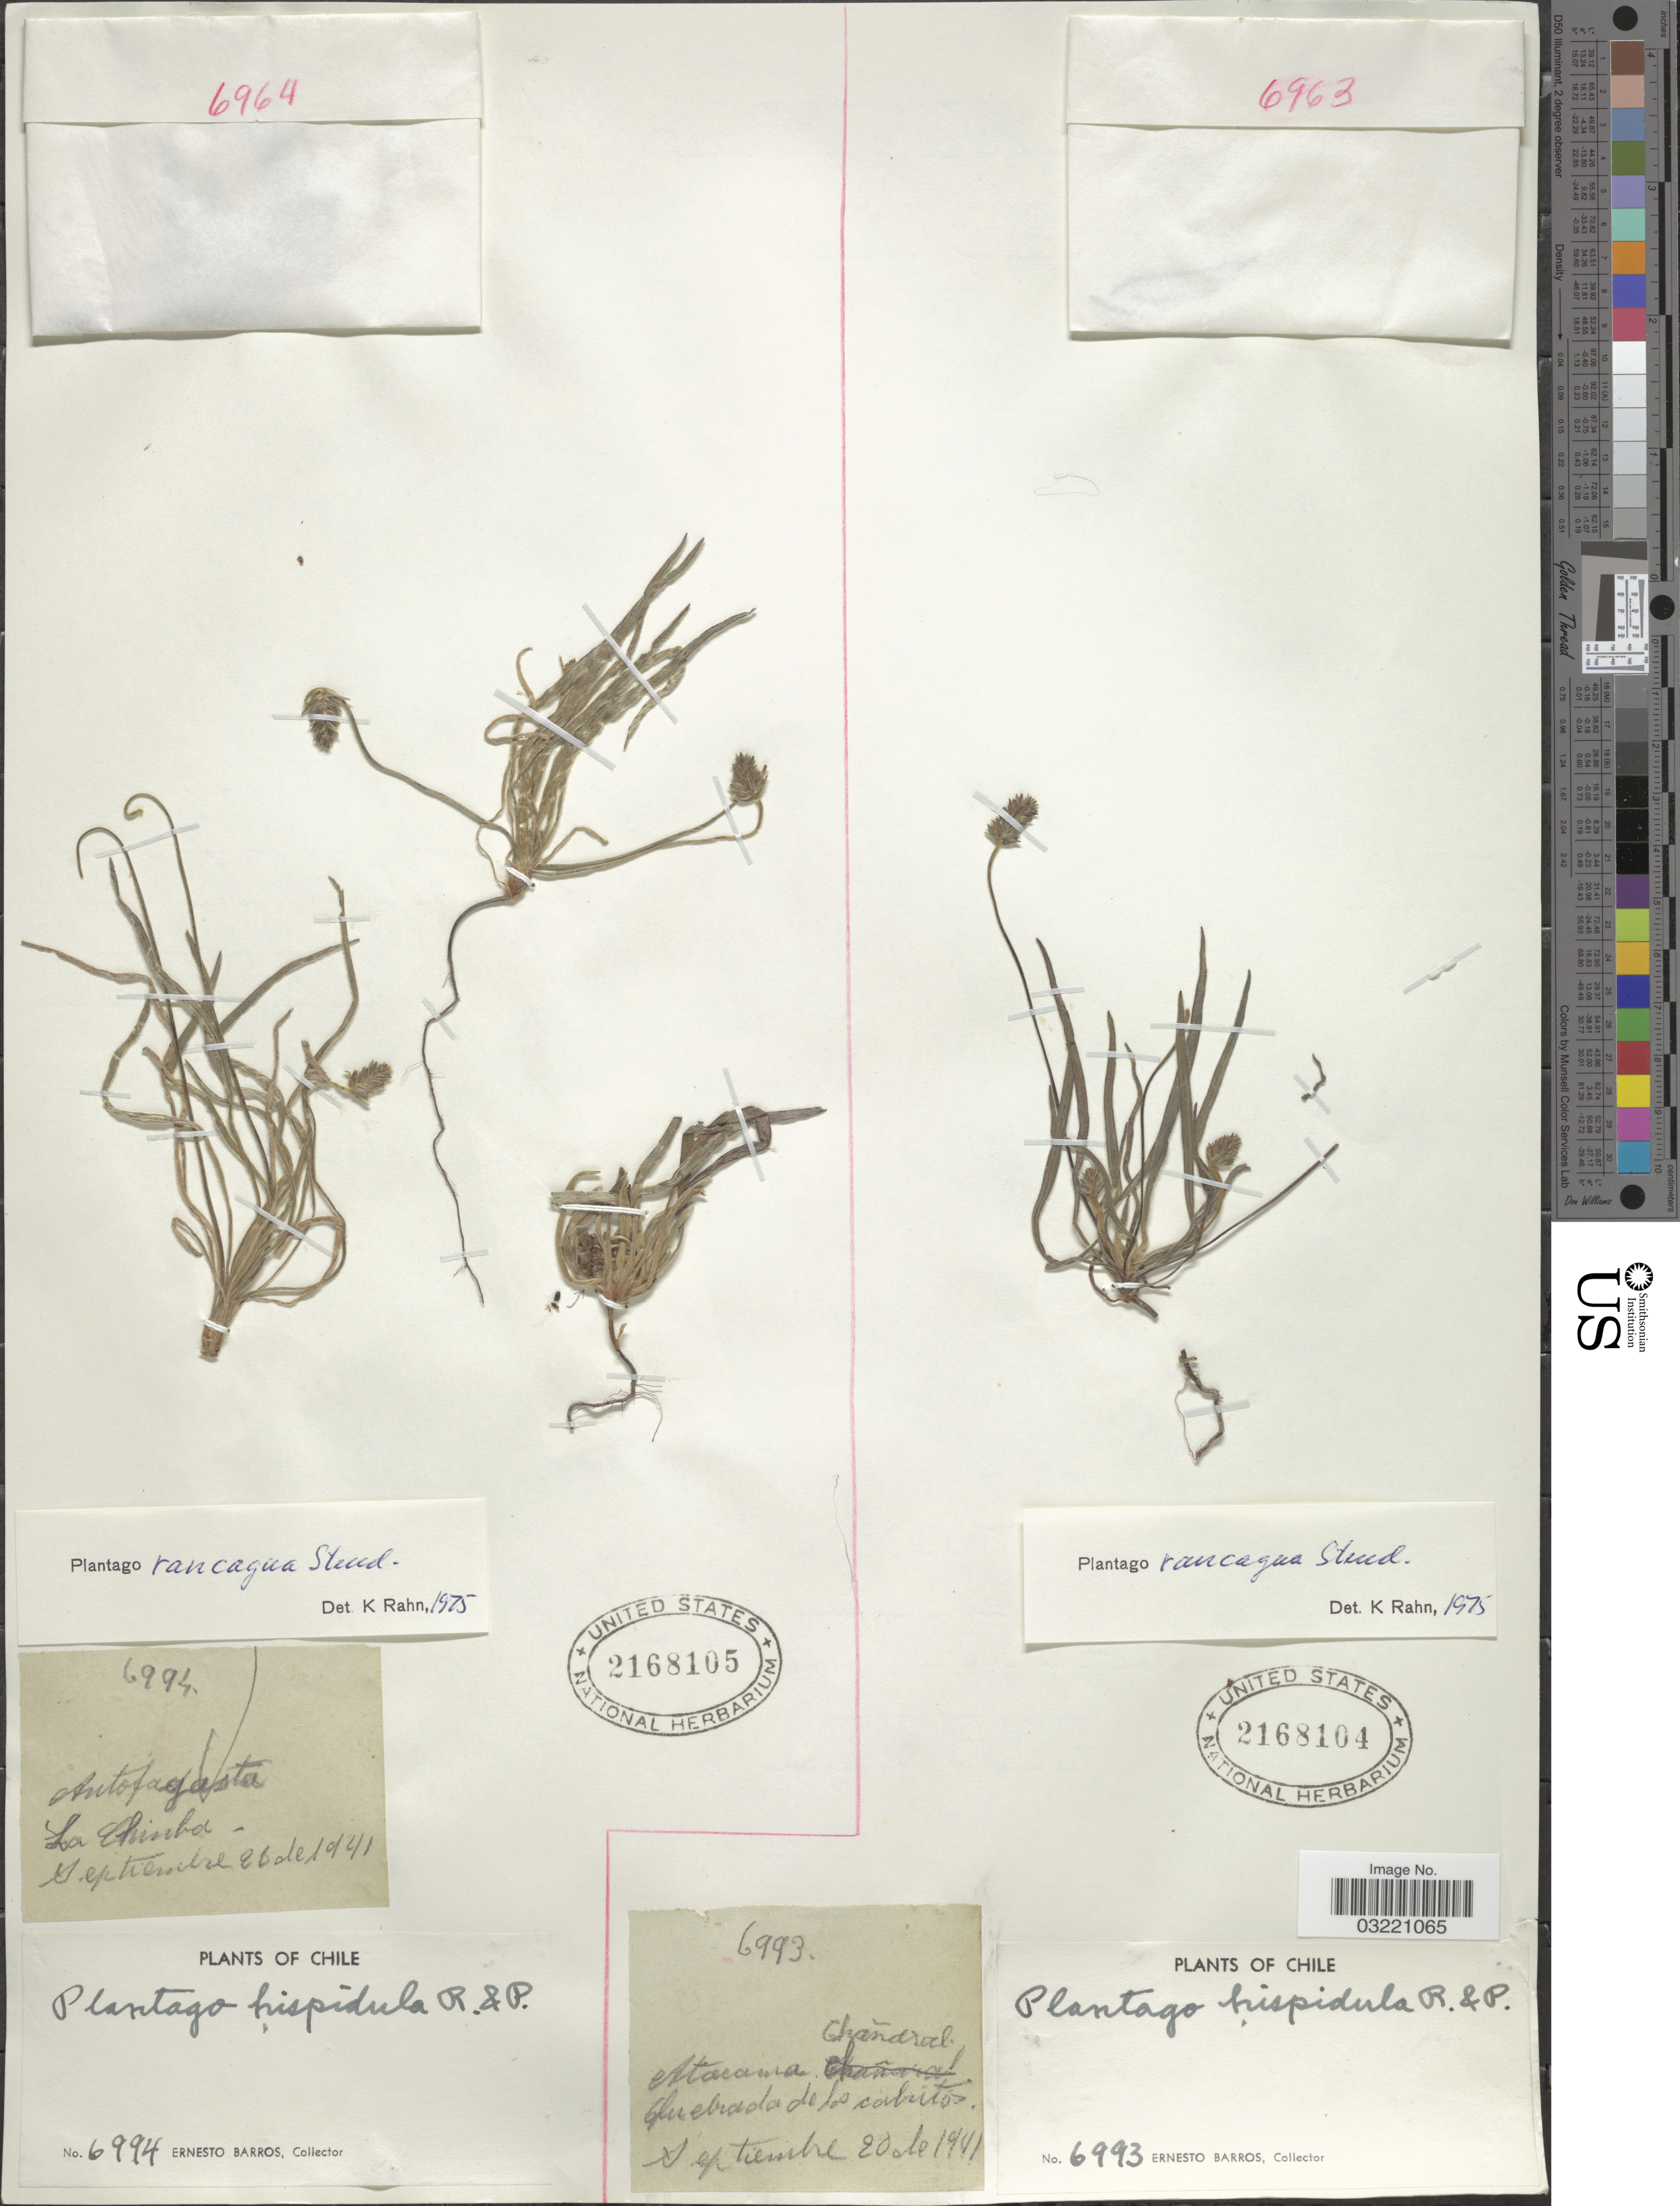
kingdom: Plantae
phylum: Tracheophyta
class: Magnoliopsida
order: Lamiales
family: Plantaginaceae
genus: Plantago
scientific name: Plantago rancaguae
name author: Steud.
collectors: E. Barros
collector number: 6994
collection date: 1941-09-26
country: Chile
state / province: Antofagasta (II)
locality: La Chimba.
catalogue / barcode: US 2168105-2